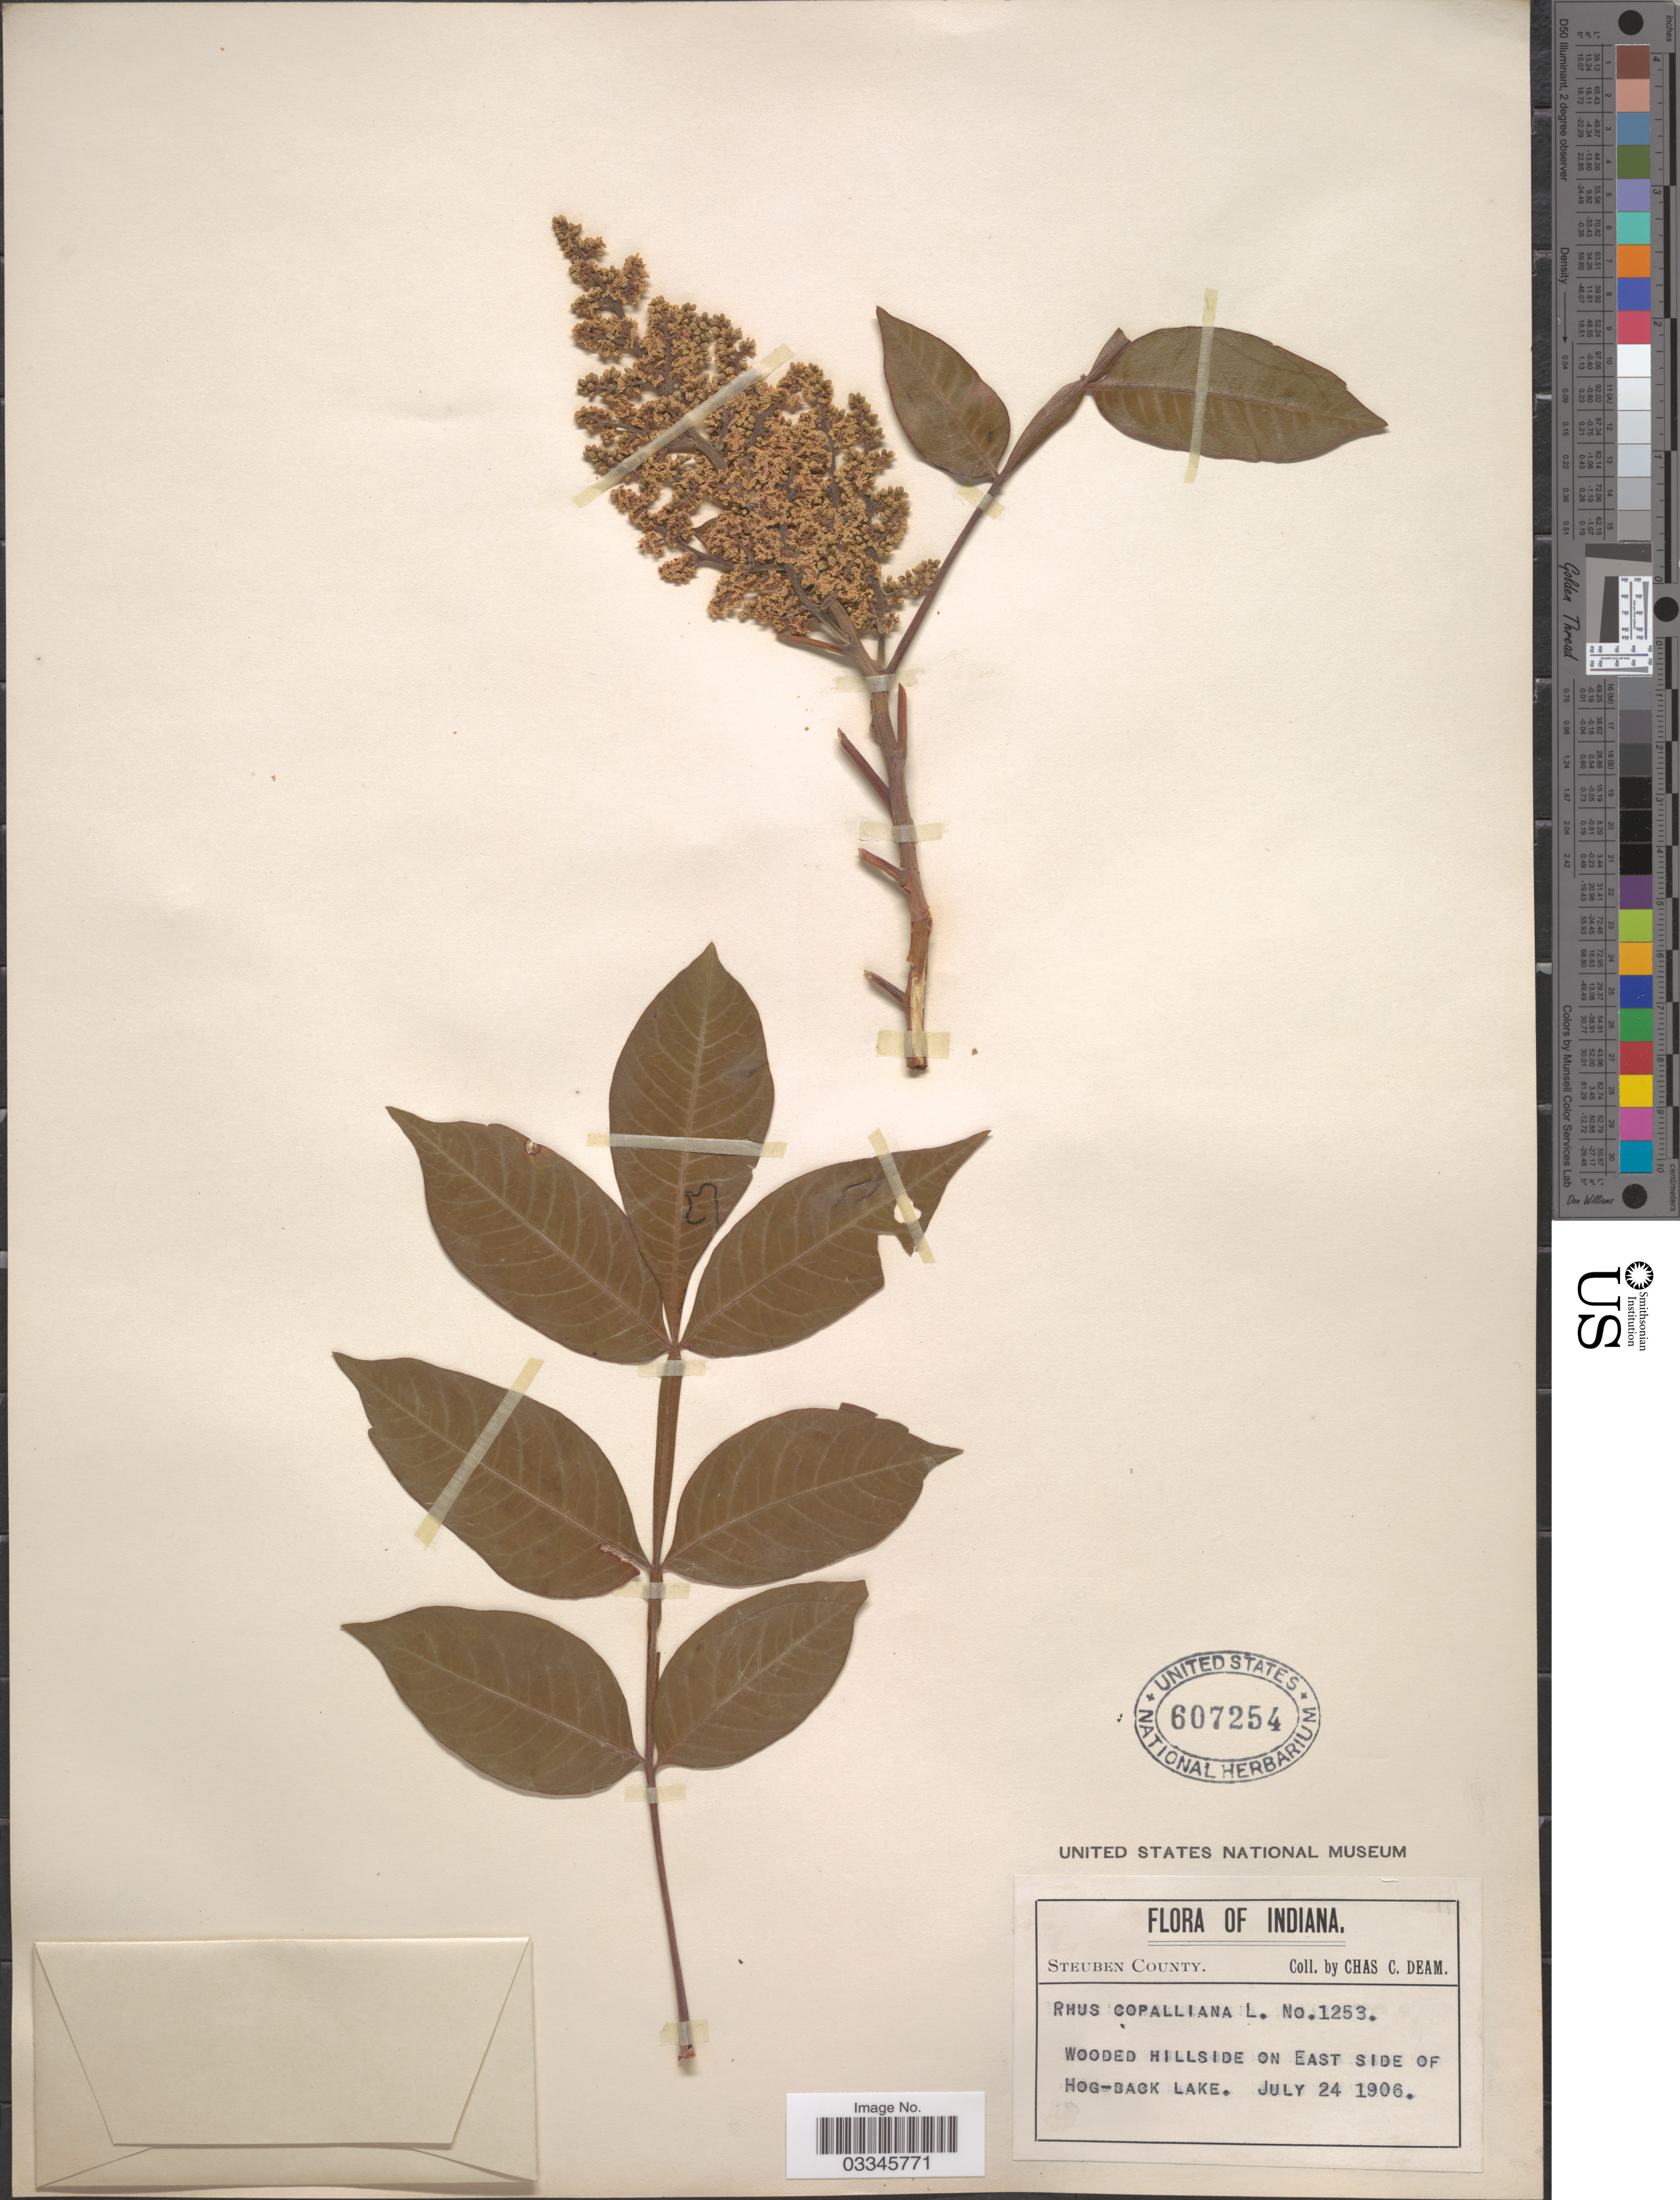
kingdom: Plantae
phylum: Tracheophyta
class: Magnoliopsida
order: Sapindales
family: Anacardiaceae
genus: Rhus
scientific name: Rhus copallinum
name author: L.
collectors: C. C. Deam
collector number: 24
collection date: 1906-07-07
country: United States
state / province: Indiana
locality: Steuben County. Wooded hillside on east side of Hog-Back Lake.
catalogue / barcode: US 607254